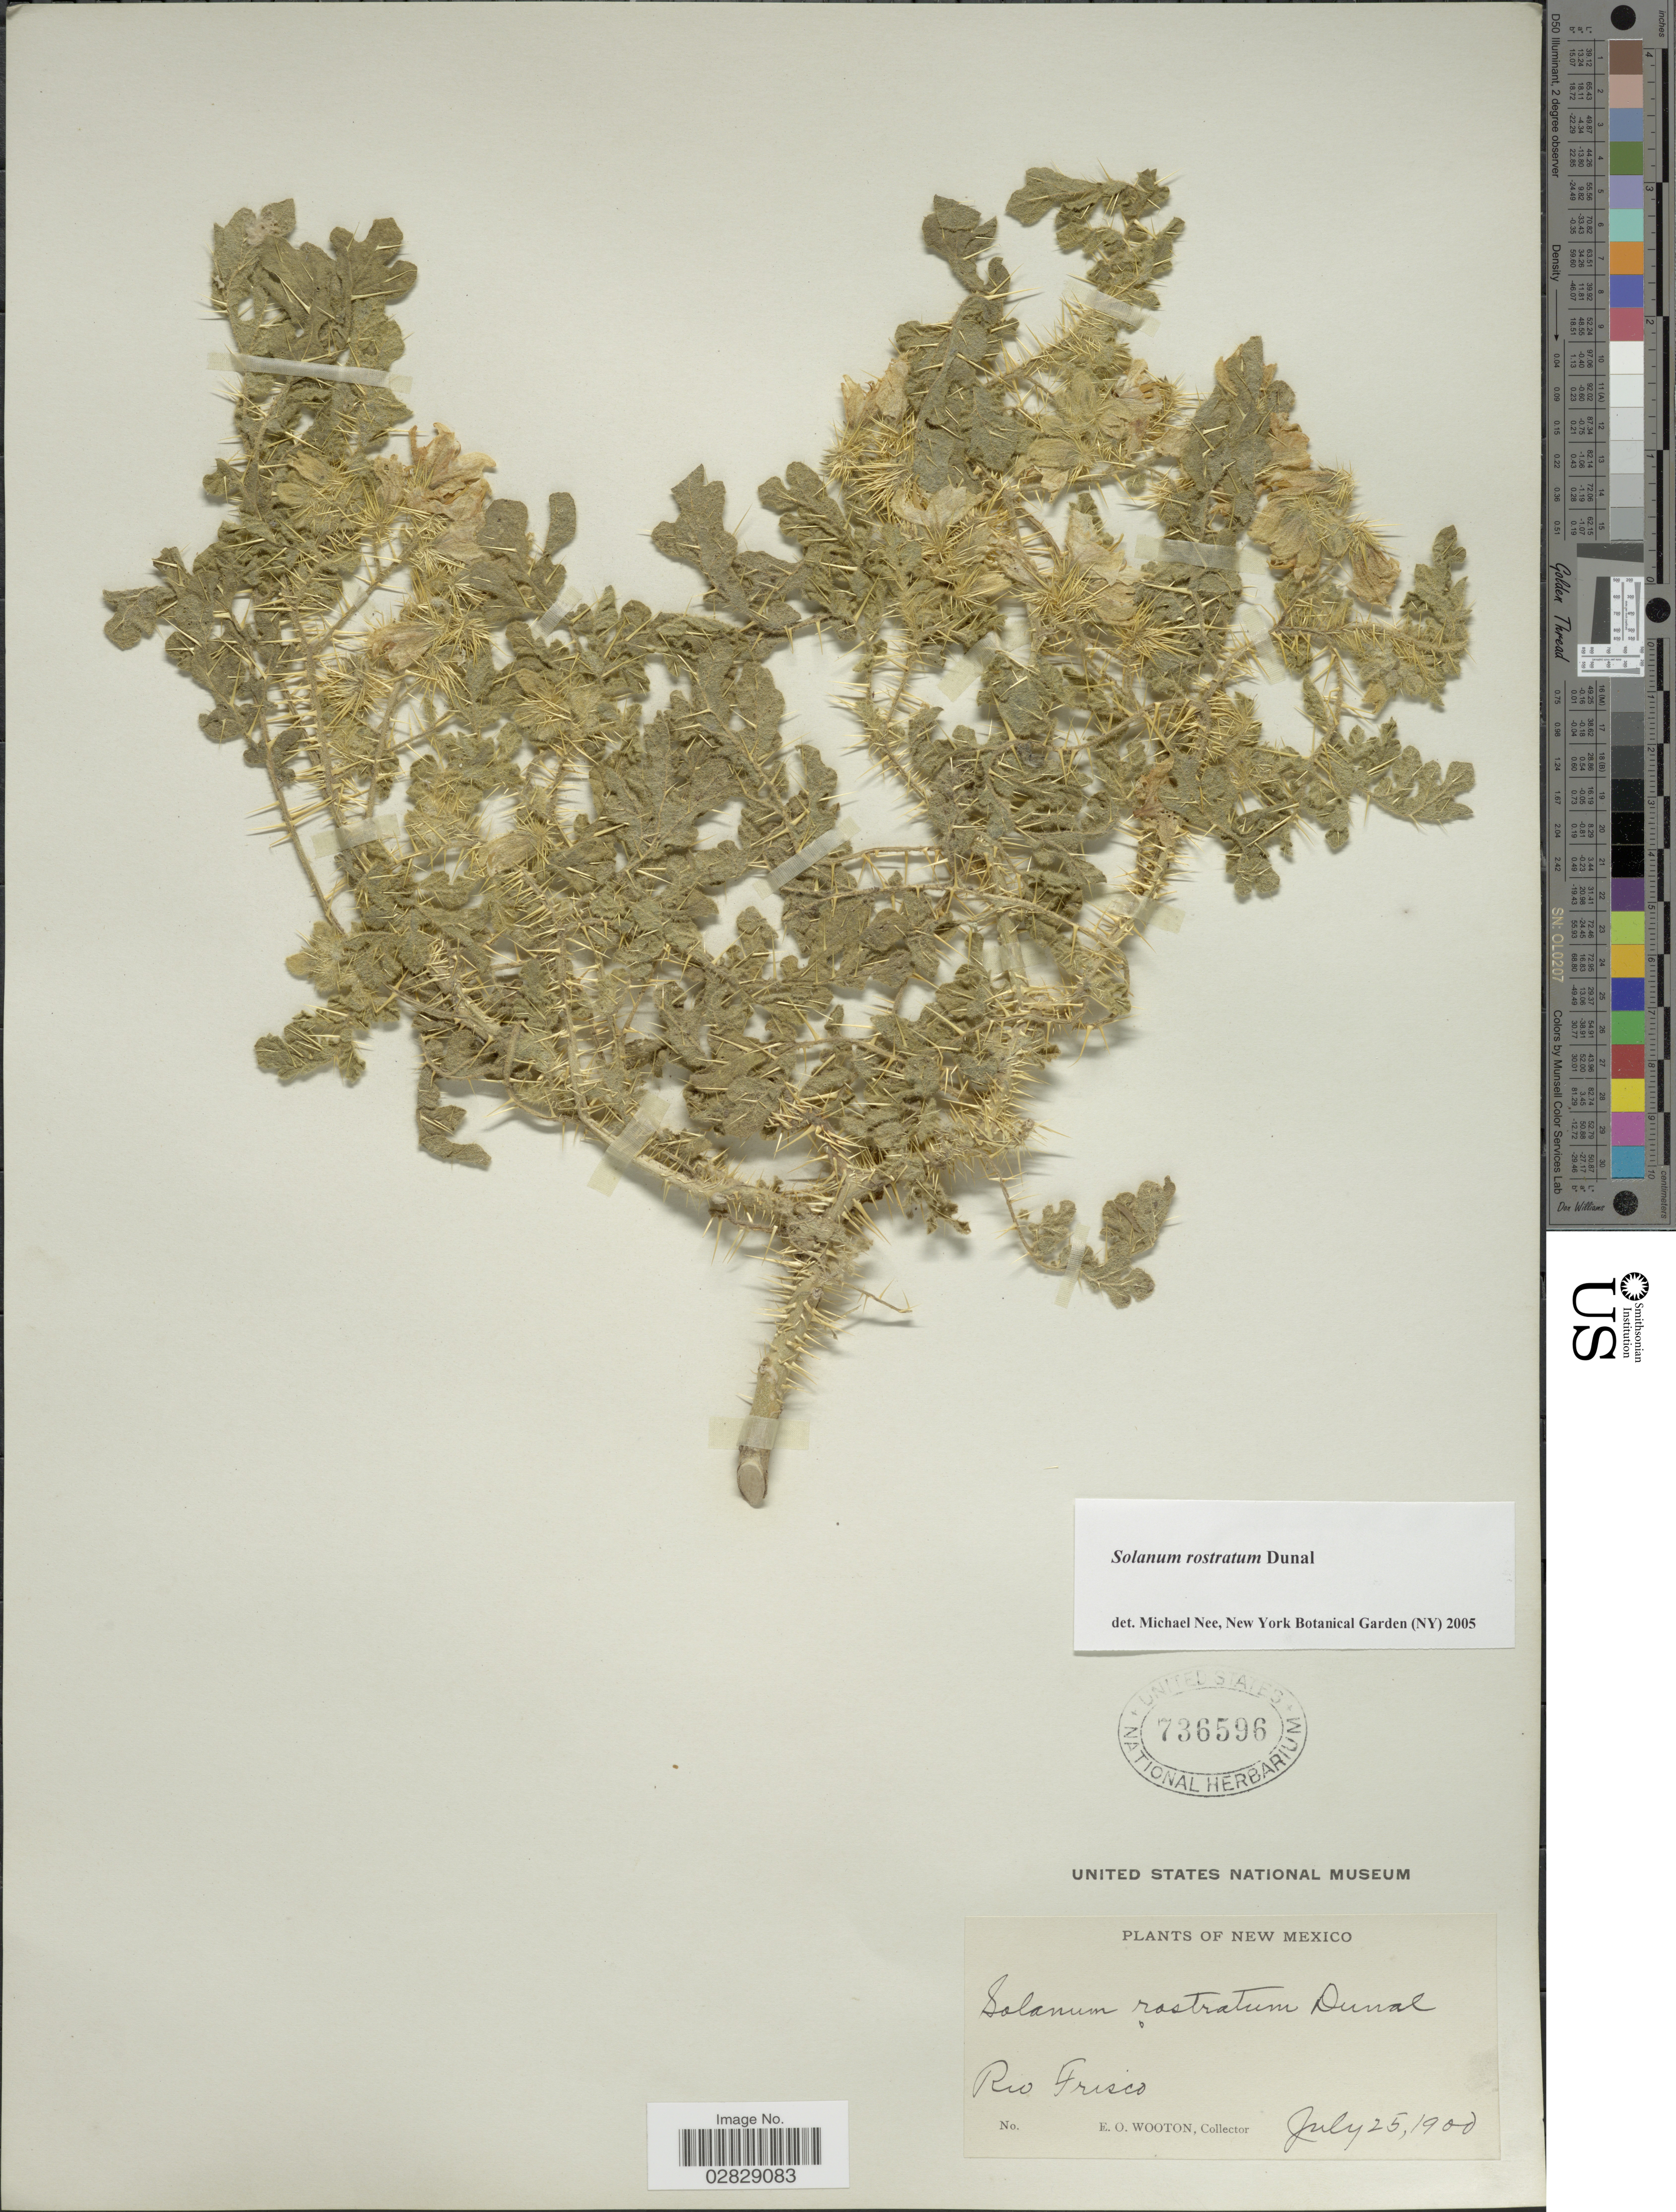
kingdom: Plantae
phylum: Tracheophyta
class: Magnoliopsida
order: Solanales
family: Solanaceae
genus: Solanum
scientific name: Solanum rostratum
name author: Dunal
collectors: E. O. Wooton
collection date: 1900-07-25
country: United States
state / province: New Mexico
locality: Rio Frisco.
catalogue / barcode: US 736596